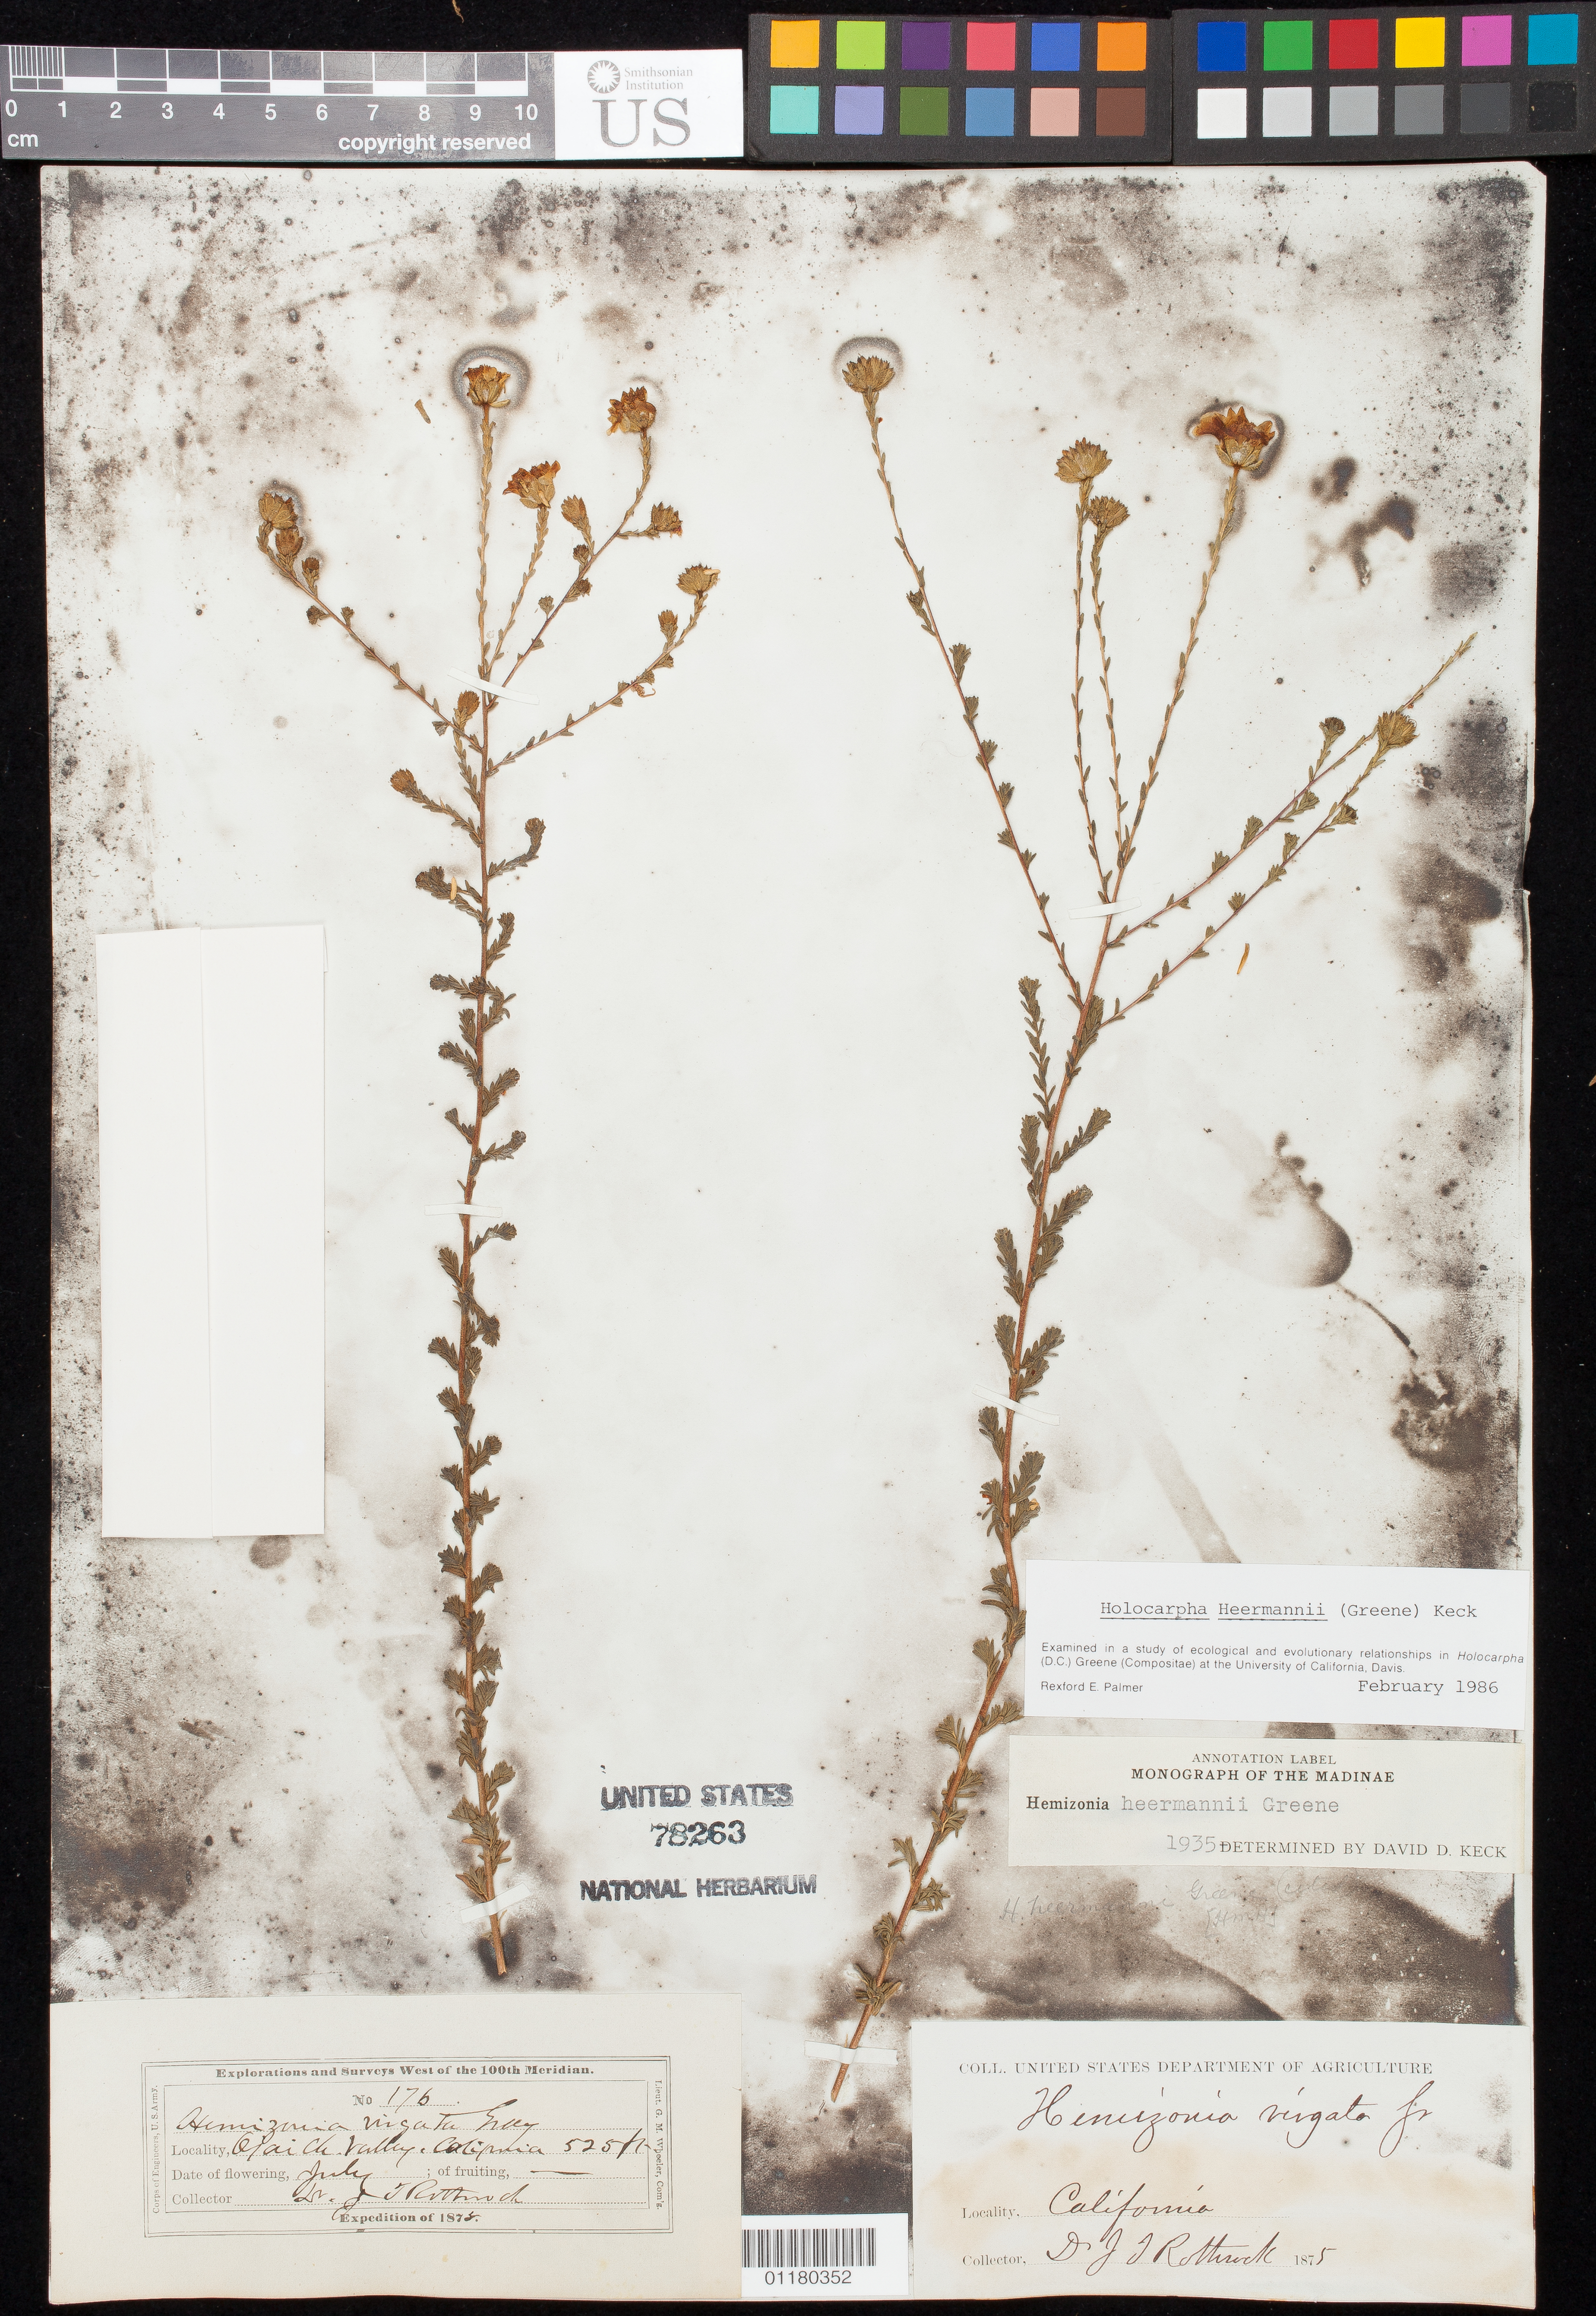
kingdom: Plantae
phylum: Tracheophyta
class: Magnoliopsida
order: Asterales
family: Asteraceae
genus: Holocarpha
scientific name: Holocarpha heermannii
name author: (Greene) D.D. Keck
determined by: Palmer, R. E.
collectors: J. T. Rothrock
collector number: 176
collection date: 1875-07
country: United States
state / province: California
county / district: Ventura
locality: Ojai Creek Valley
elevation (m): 160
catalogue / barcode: US 78263